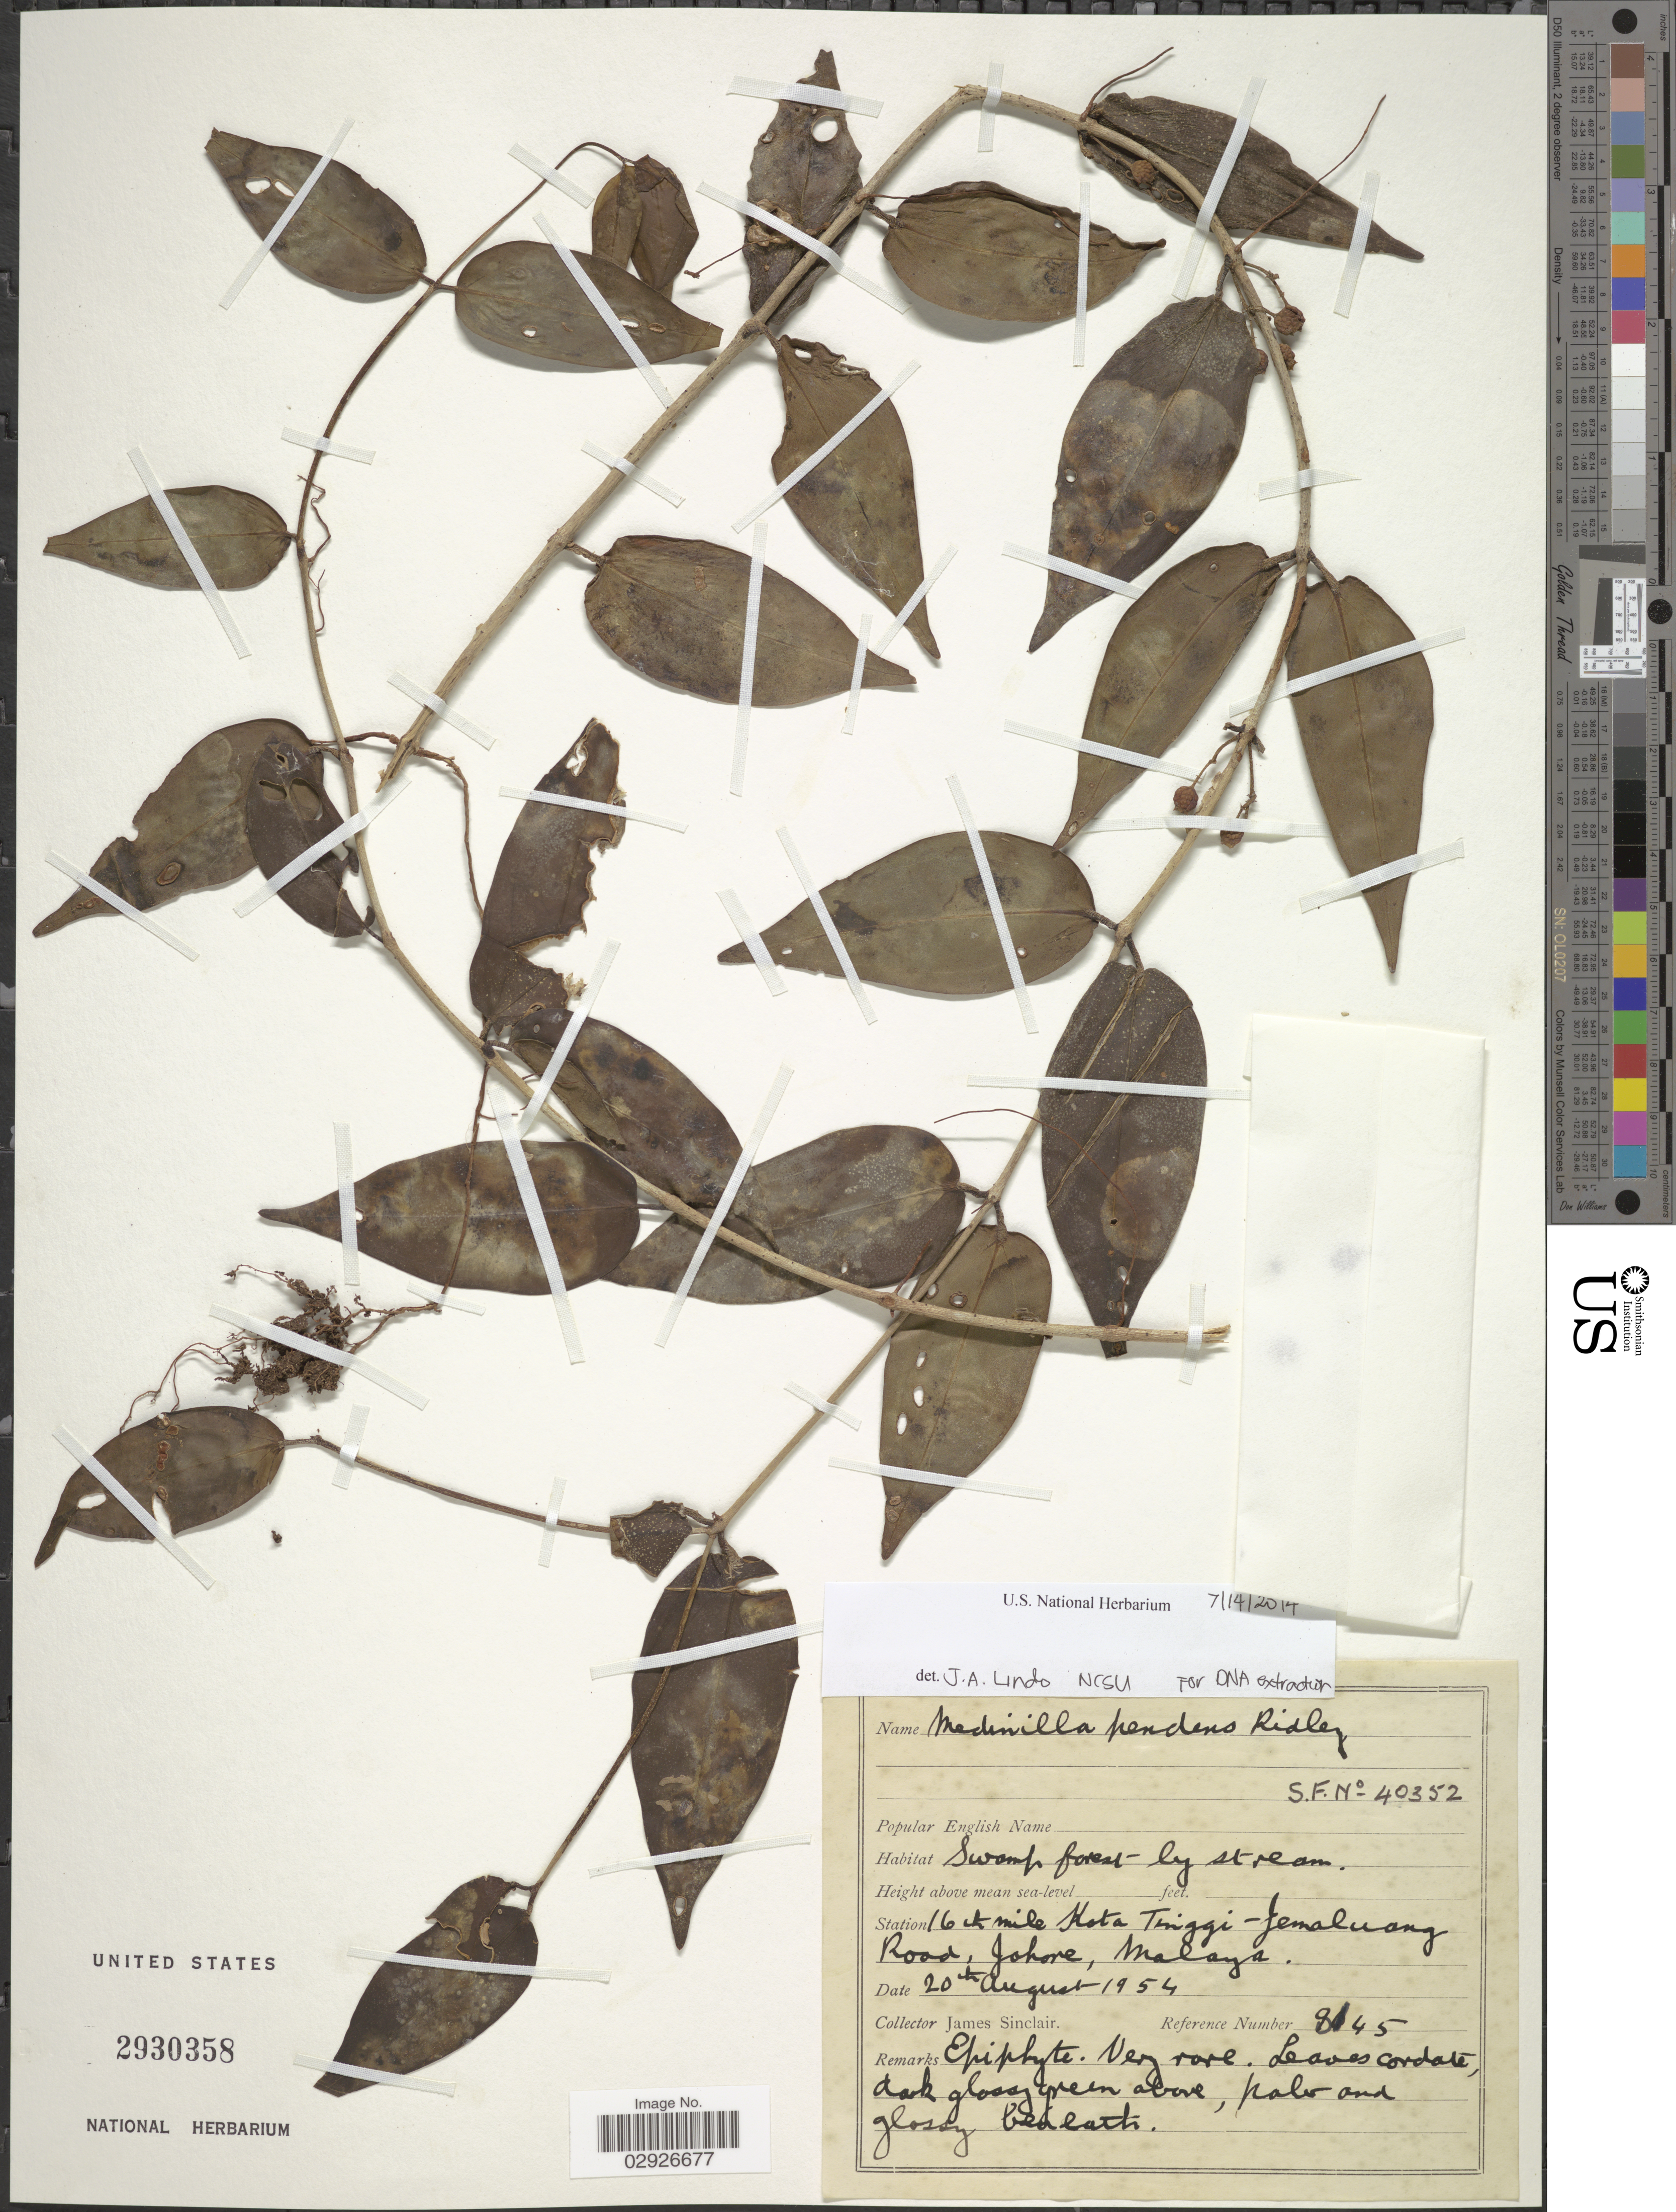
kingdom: Plantae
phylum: Tracheophyta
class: Magnoliopsida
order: Myrtales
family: Melastomataceae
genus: Medinilla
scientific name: Medinilla pendens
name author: Jum. & H. Perrier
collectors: J. Sinclair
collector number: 8145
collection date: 1954-08-20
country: Malaysia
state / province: Johor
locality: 16th mile Kota Tringgi - Jemaluang Road, Johore, Malaya.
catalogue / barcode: US 2930358